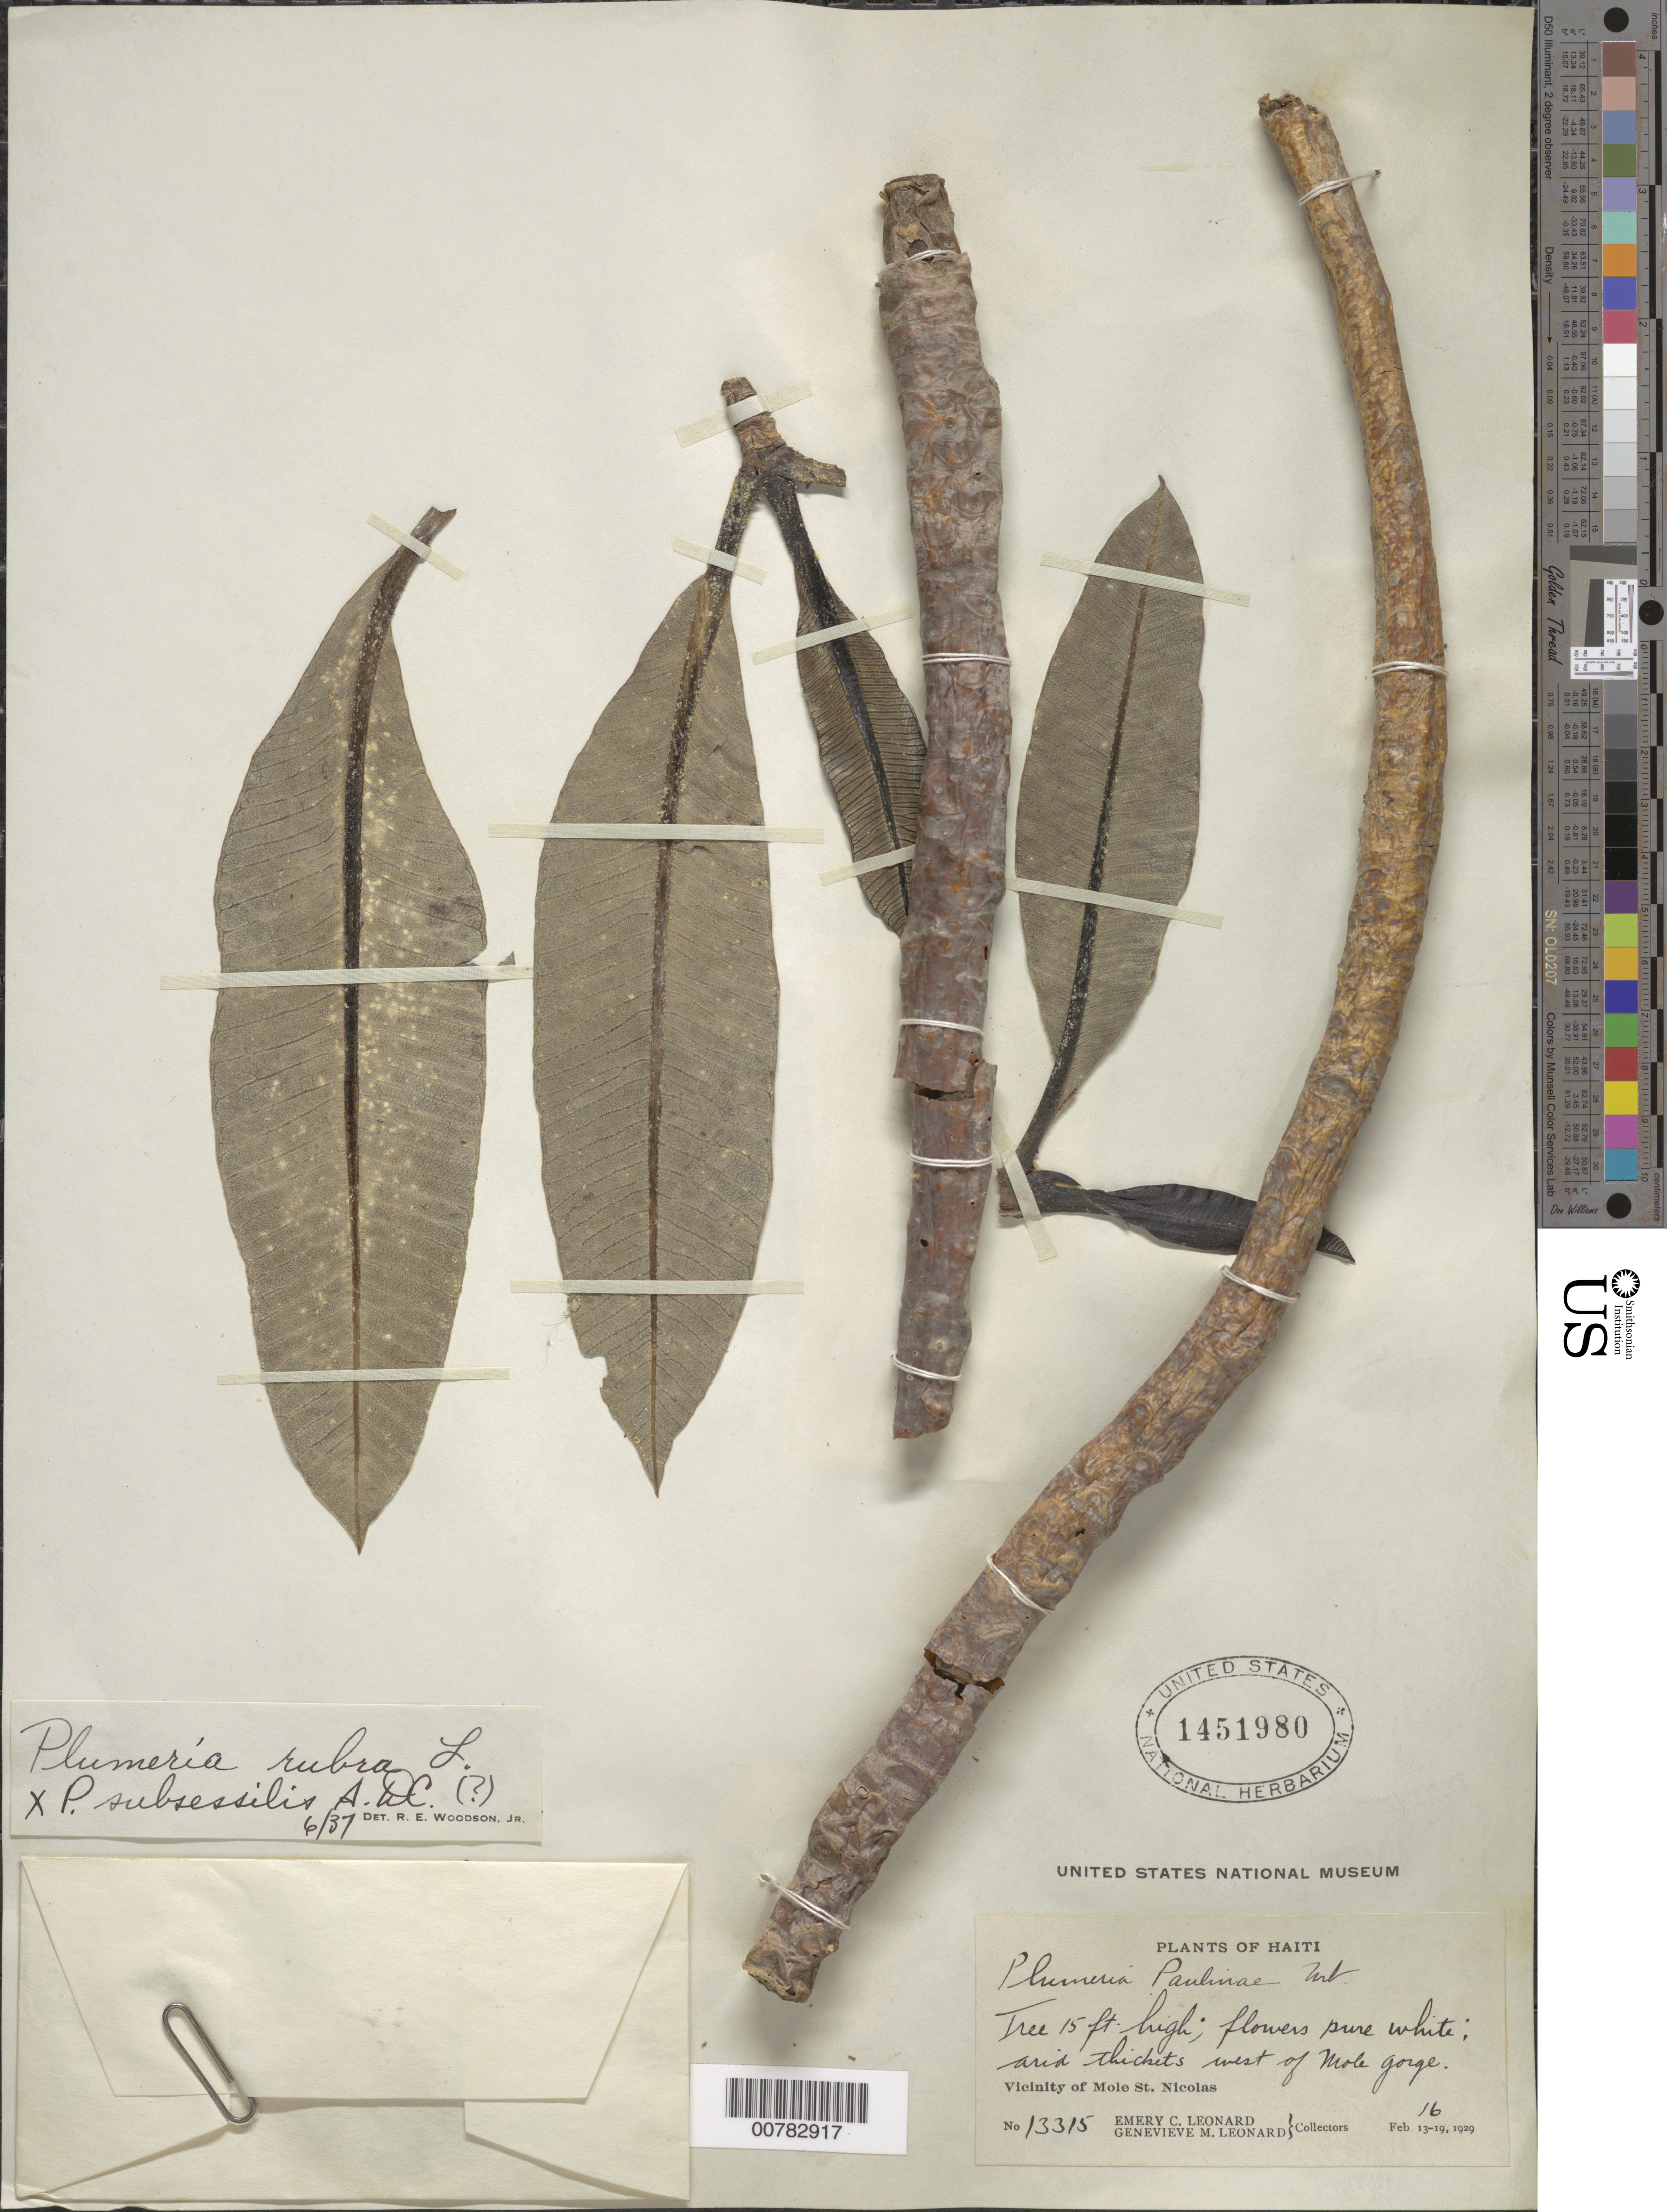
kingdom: Plantae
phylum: Tracheophyta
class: Magnoliopsida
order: Gentianales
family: Apocynaceae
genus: Plumeria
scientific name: Plumeria rubra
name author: L.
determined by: Woodson, R. E., Jr.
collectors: E. C. Leonard & G. M. Leonard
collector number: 13315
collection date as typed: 16 Feb 1929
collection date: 1929-02-16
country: Haiti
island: Hispaniola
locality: Vicinity of Mole St. Nicolas, west of Mole Gorge.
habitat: Arid thicket.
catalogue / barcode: US 1451980